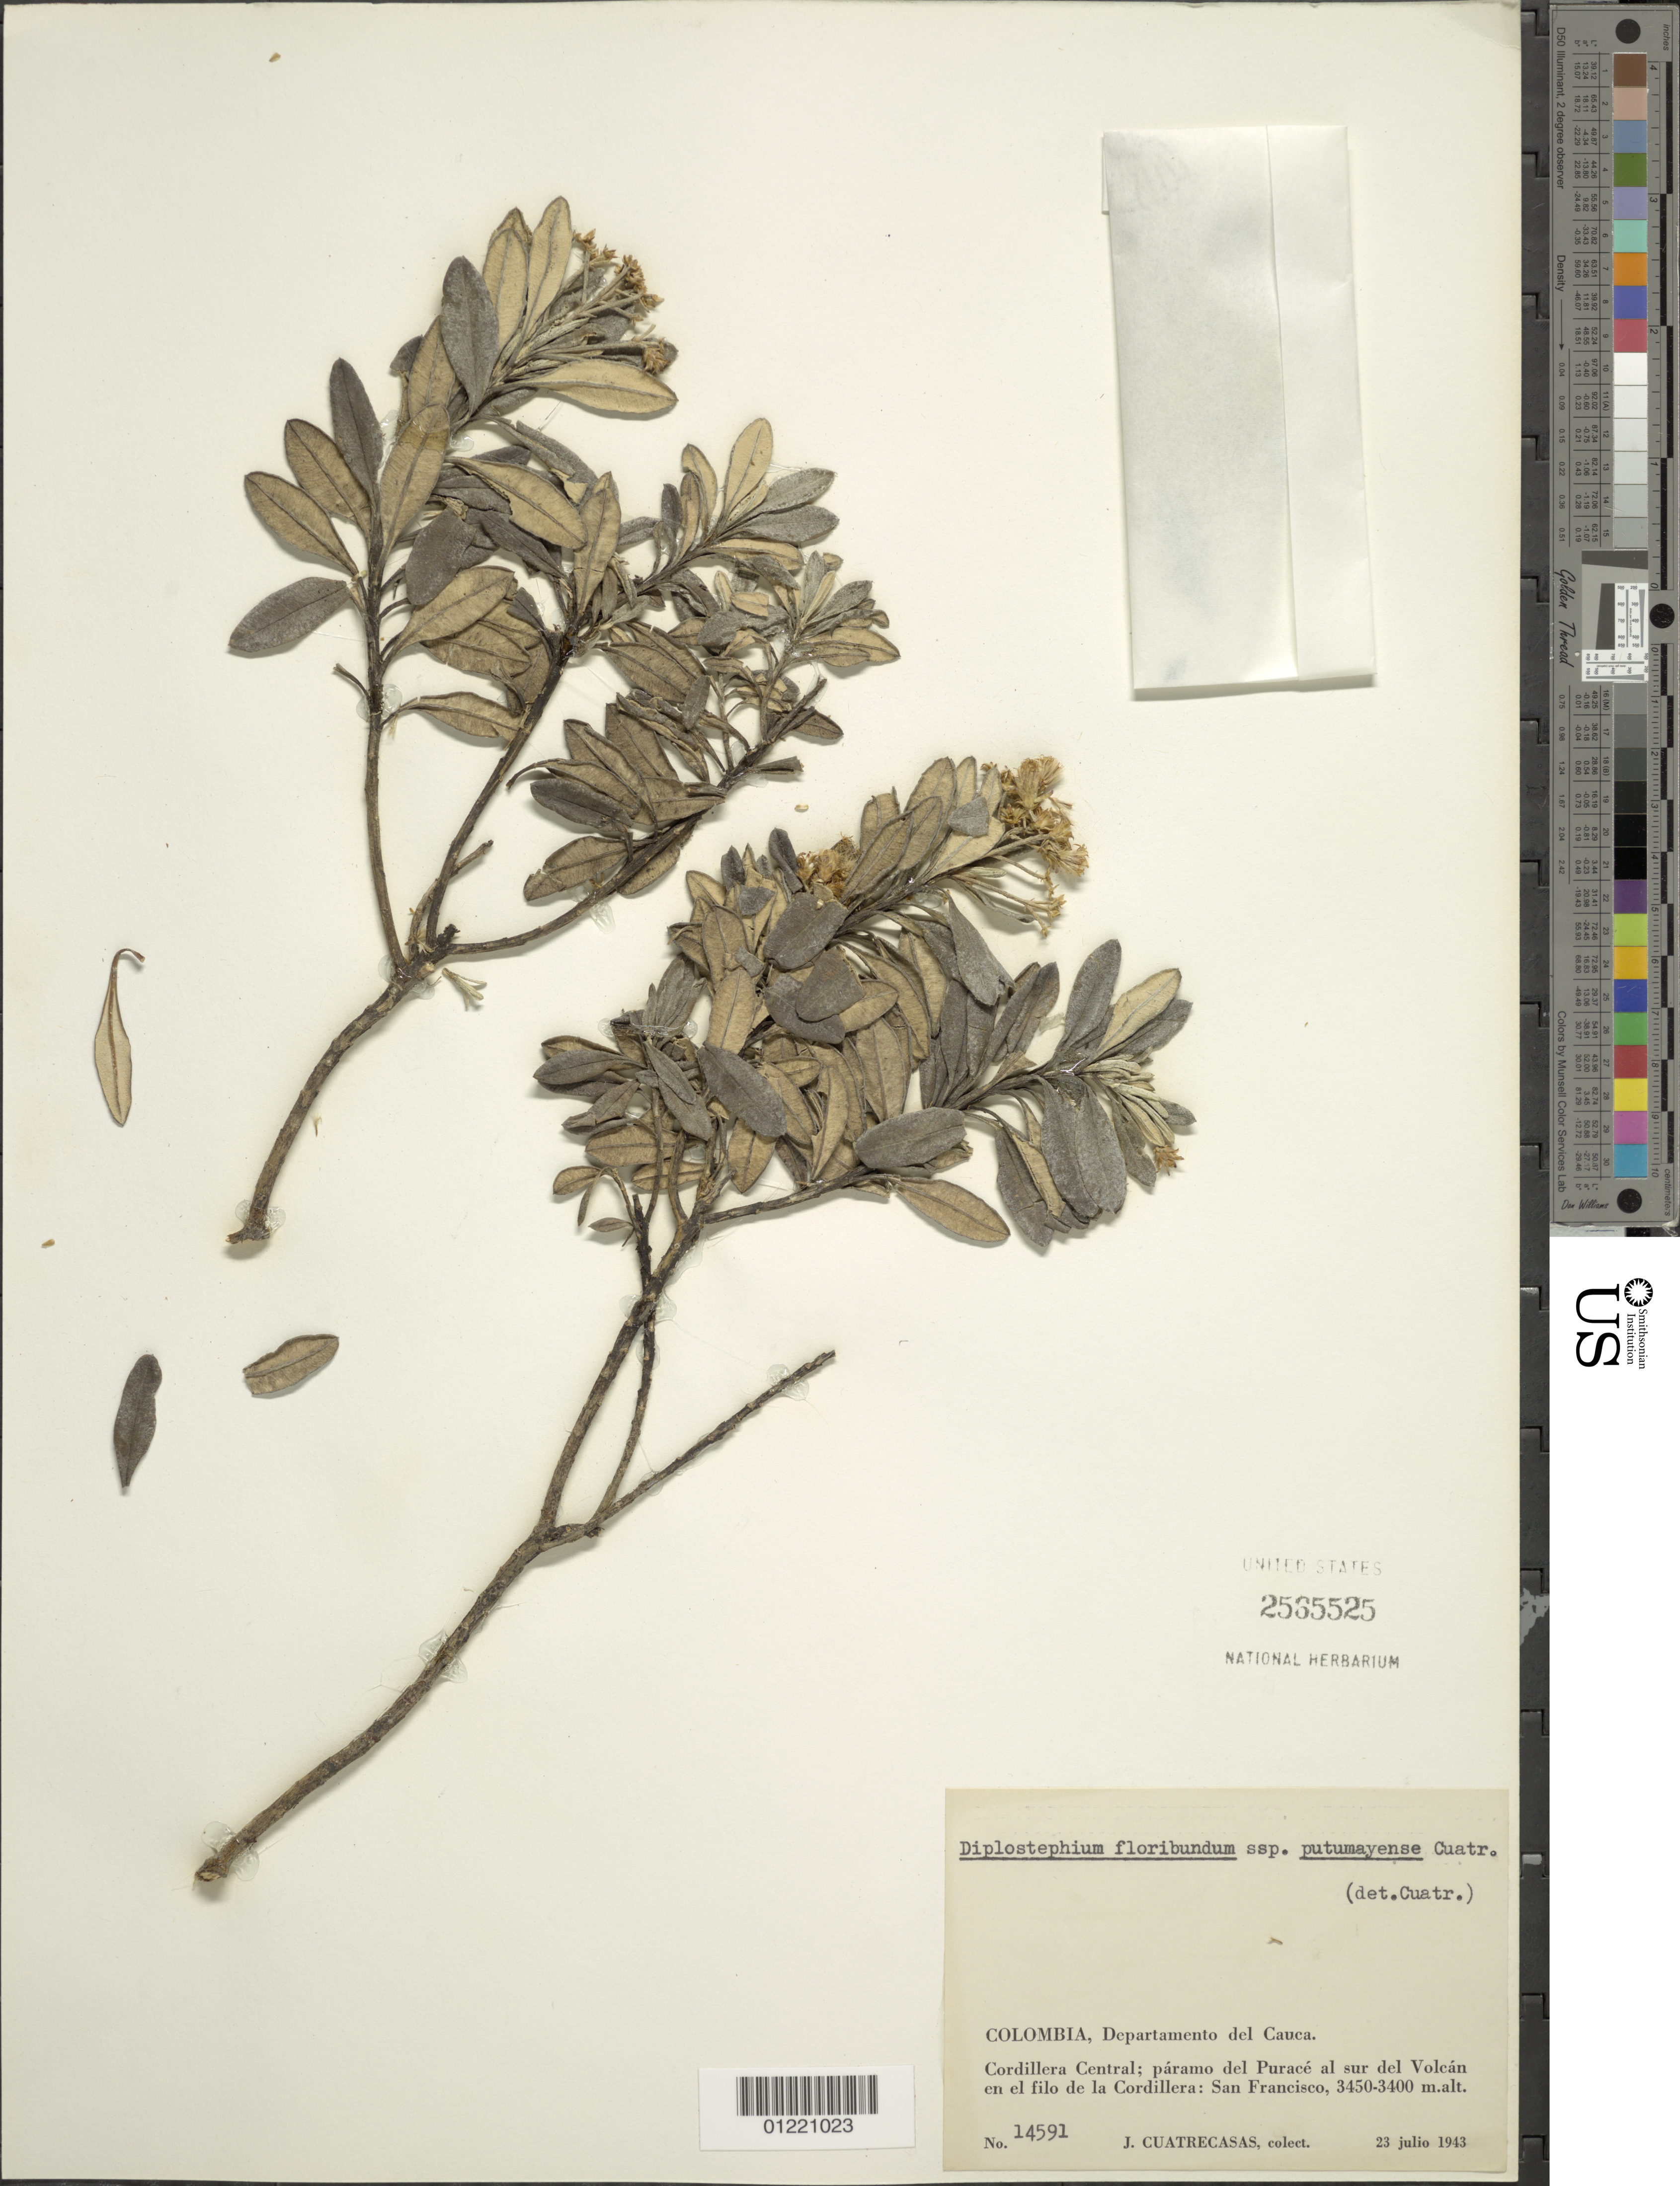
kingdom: Plantae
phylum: Tracheophyta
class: Magnoliopsida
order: Asterales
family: Asteraceae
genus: Diplostephium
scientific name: Diplostephium floribundum subsp. putumayense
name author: Cuatrec.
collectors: J. Cuatrecasas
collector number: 14591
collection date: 1943-07-23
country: Colombia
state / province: Cauca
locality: Cordillera Central, páramo del Puracé al sur del Volcán en el filo de la Cordillera, San Francisco.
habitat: paramo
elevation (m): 3400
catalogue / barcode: US 2565525